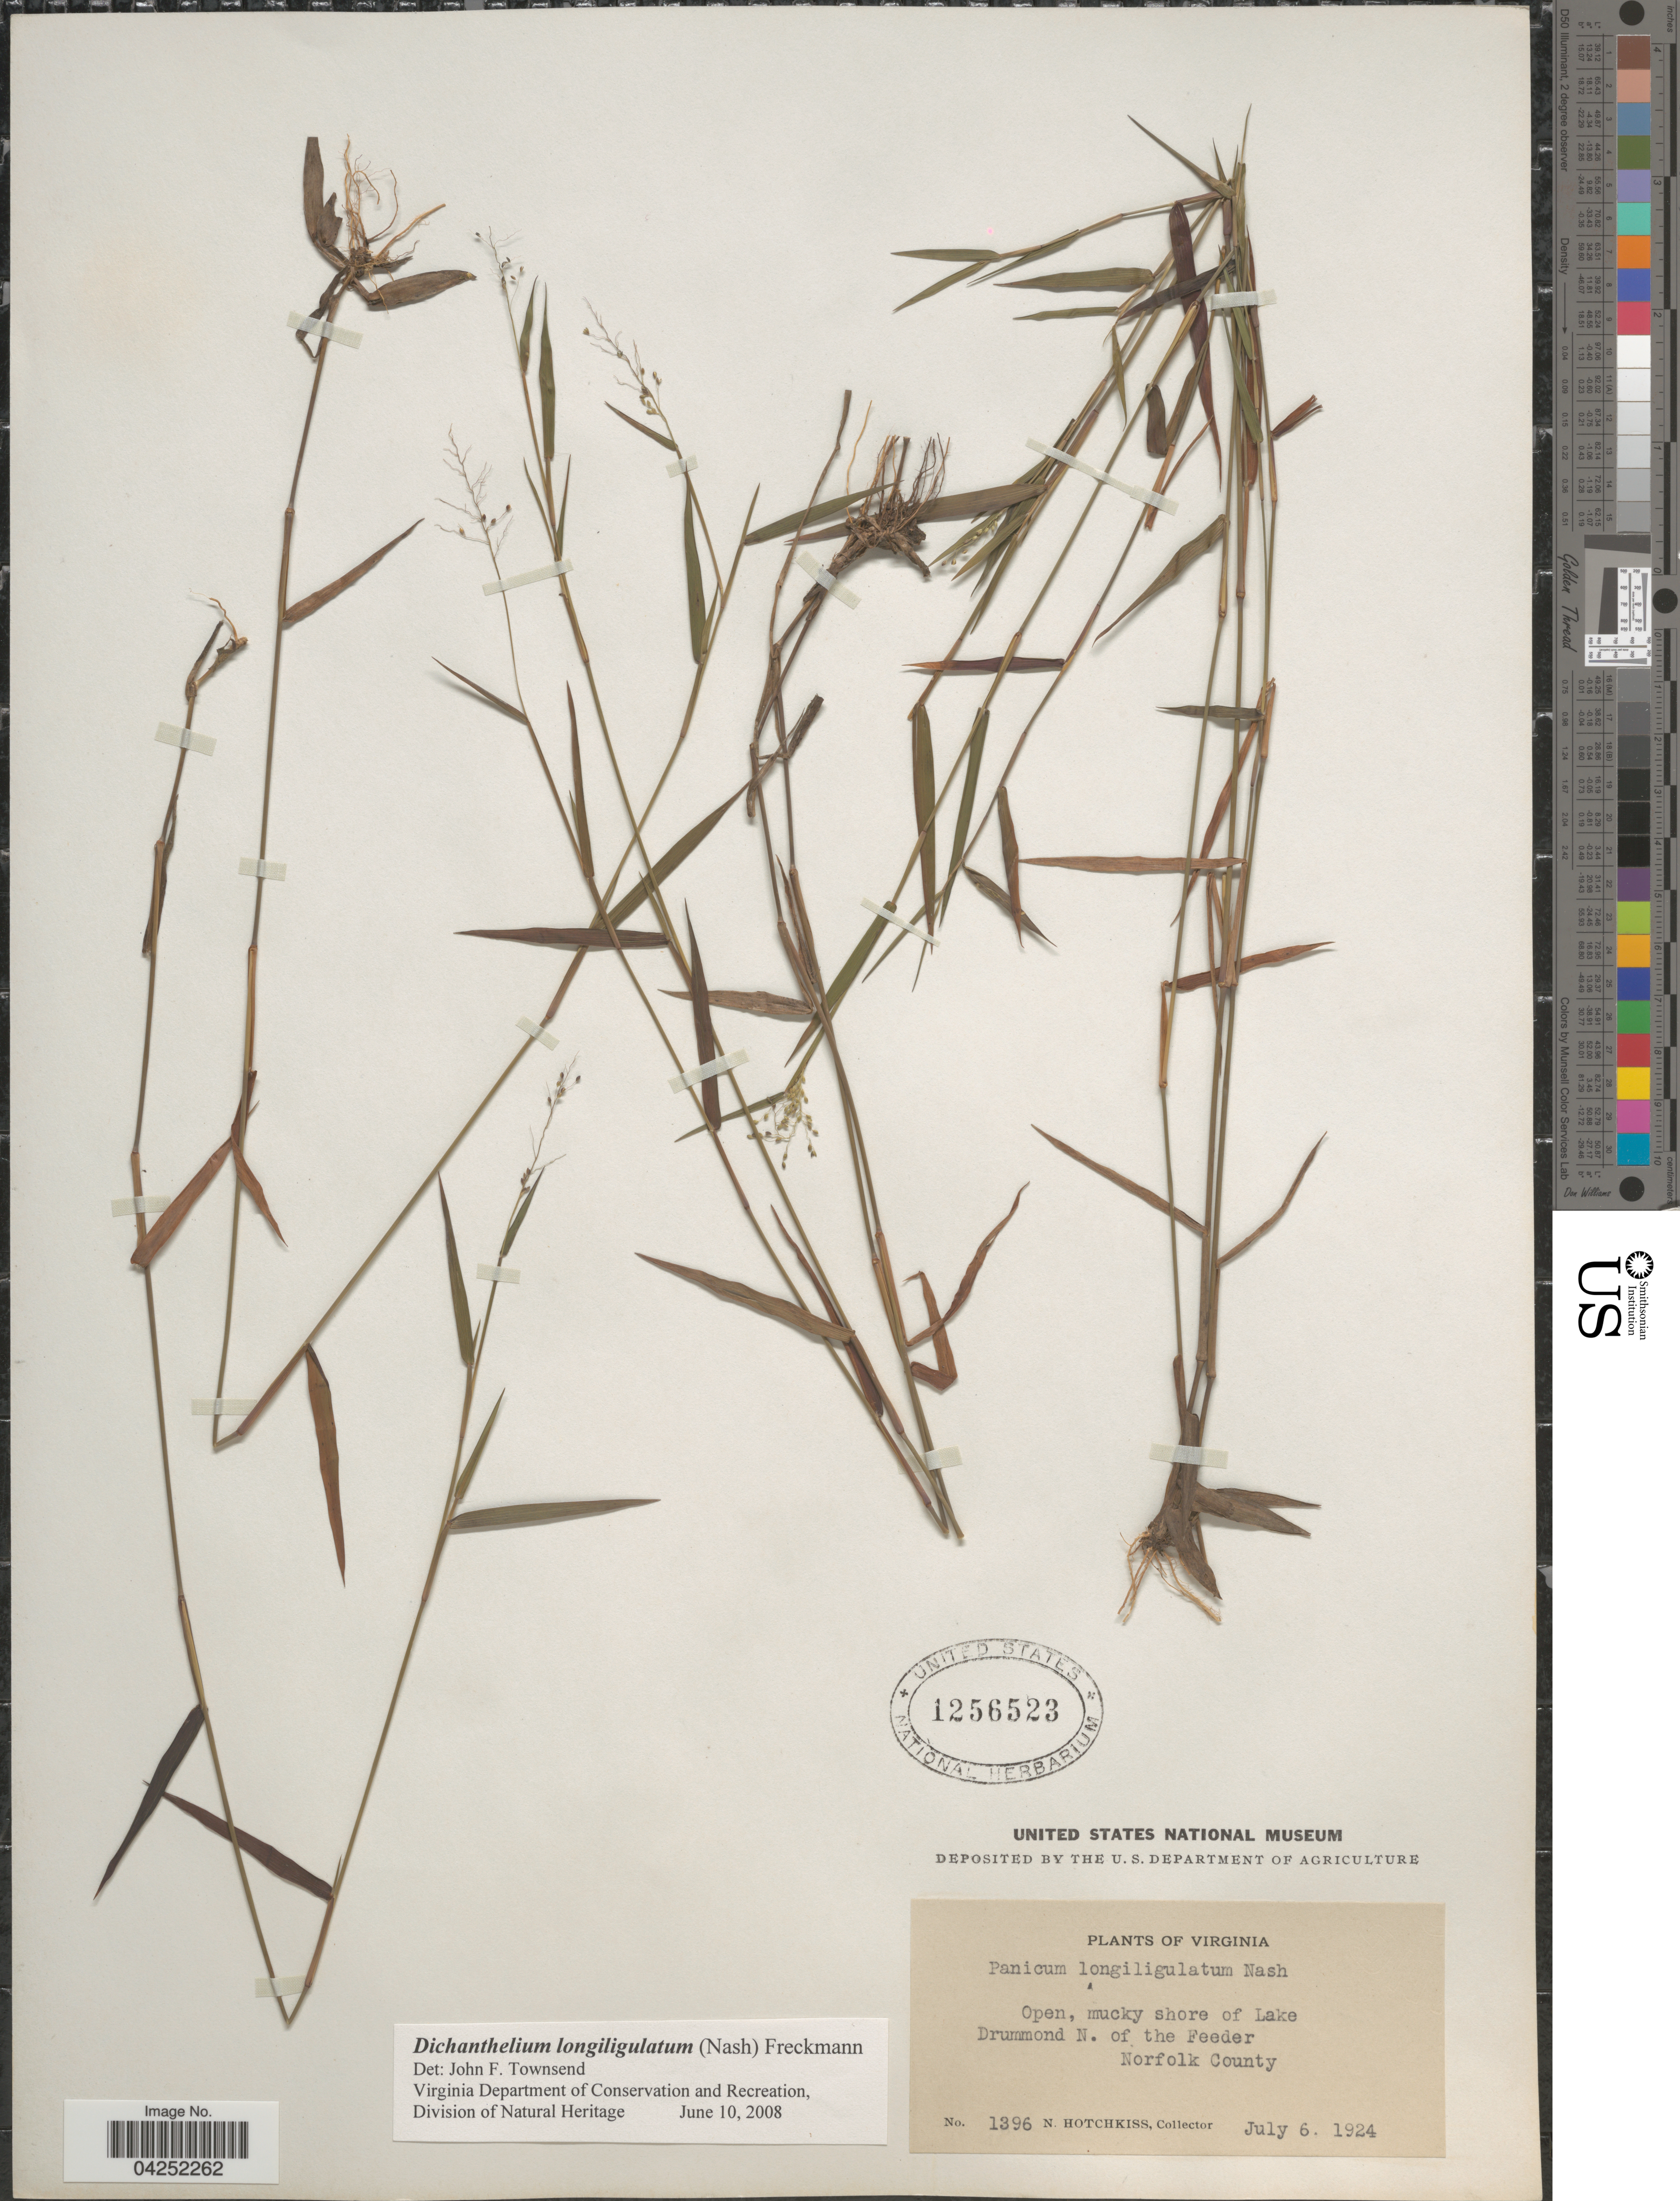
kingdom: Plantae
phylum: Tracheophyta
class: Liliopsida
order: Poales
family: Poaceae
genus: Dichanthelium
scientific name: Dichanthelium acuminatum var. longiligulatum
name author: (Nash) Gould & C.A. Clark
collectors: N. Hotchkiss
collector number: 1396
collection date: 1924-07-06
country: United States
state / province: Virginia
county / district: City of Norfolk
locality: Open, mucky shore of Lake Drummond N. of the Feeder.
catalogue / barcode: US 1256523